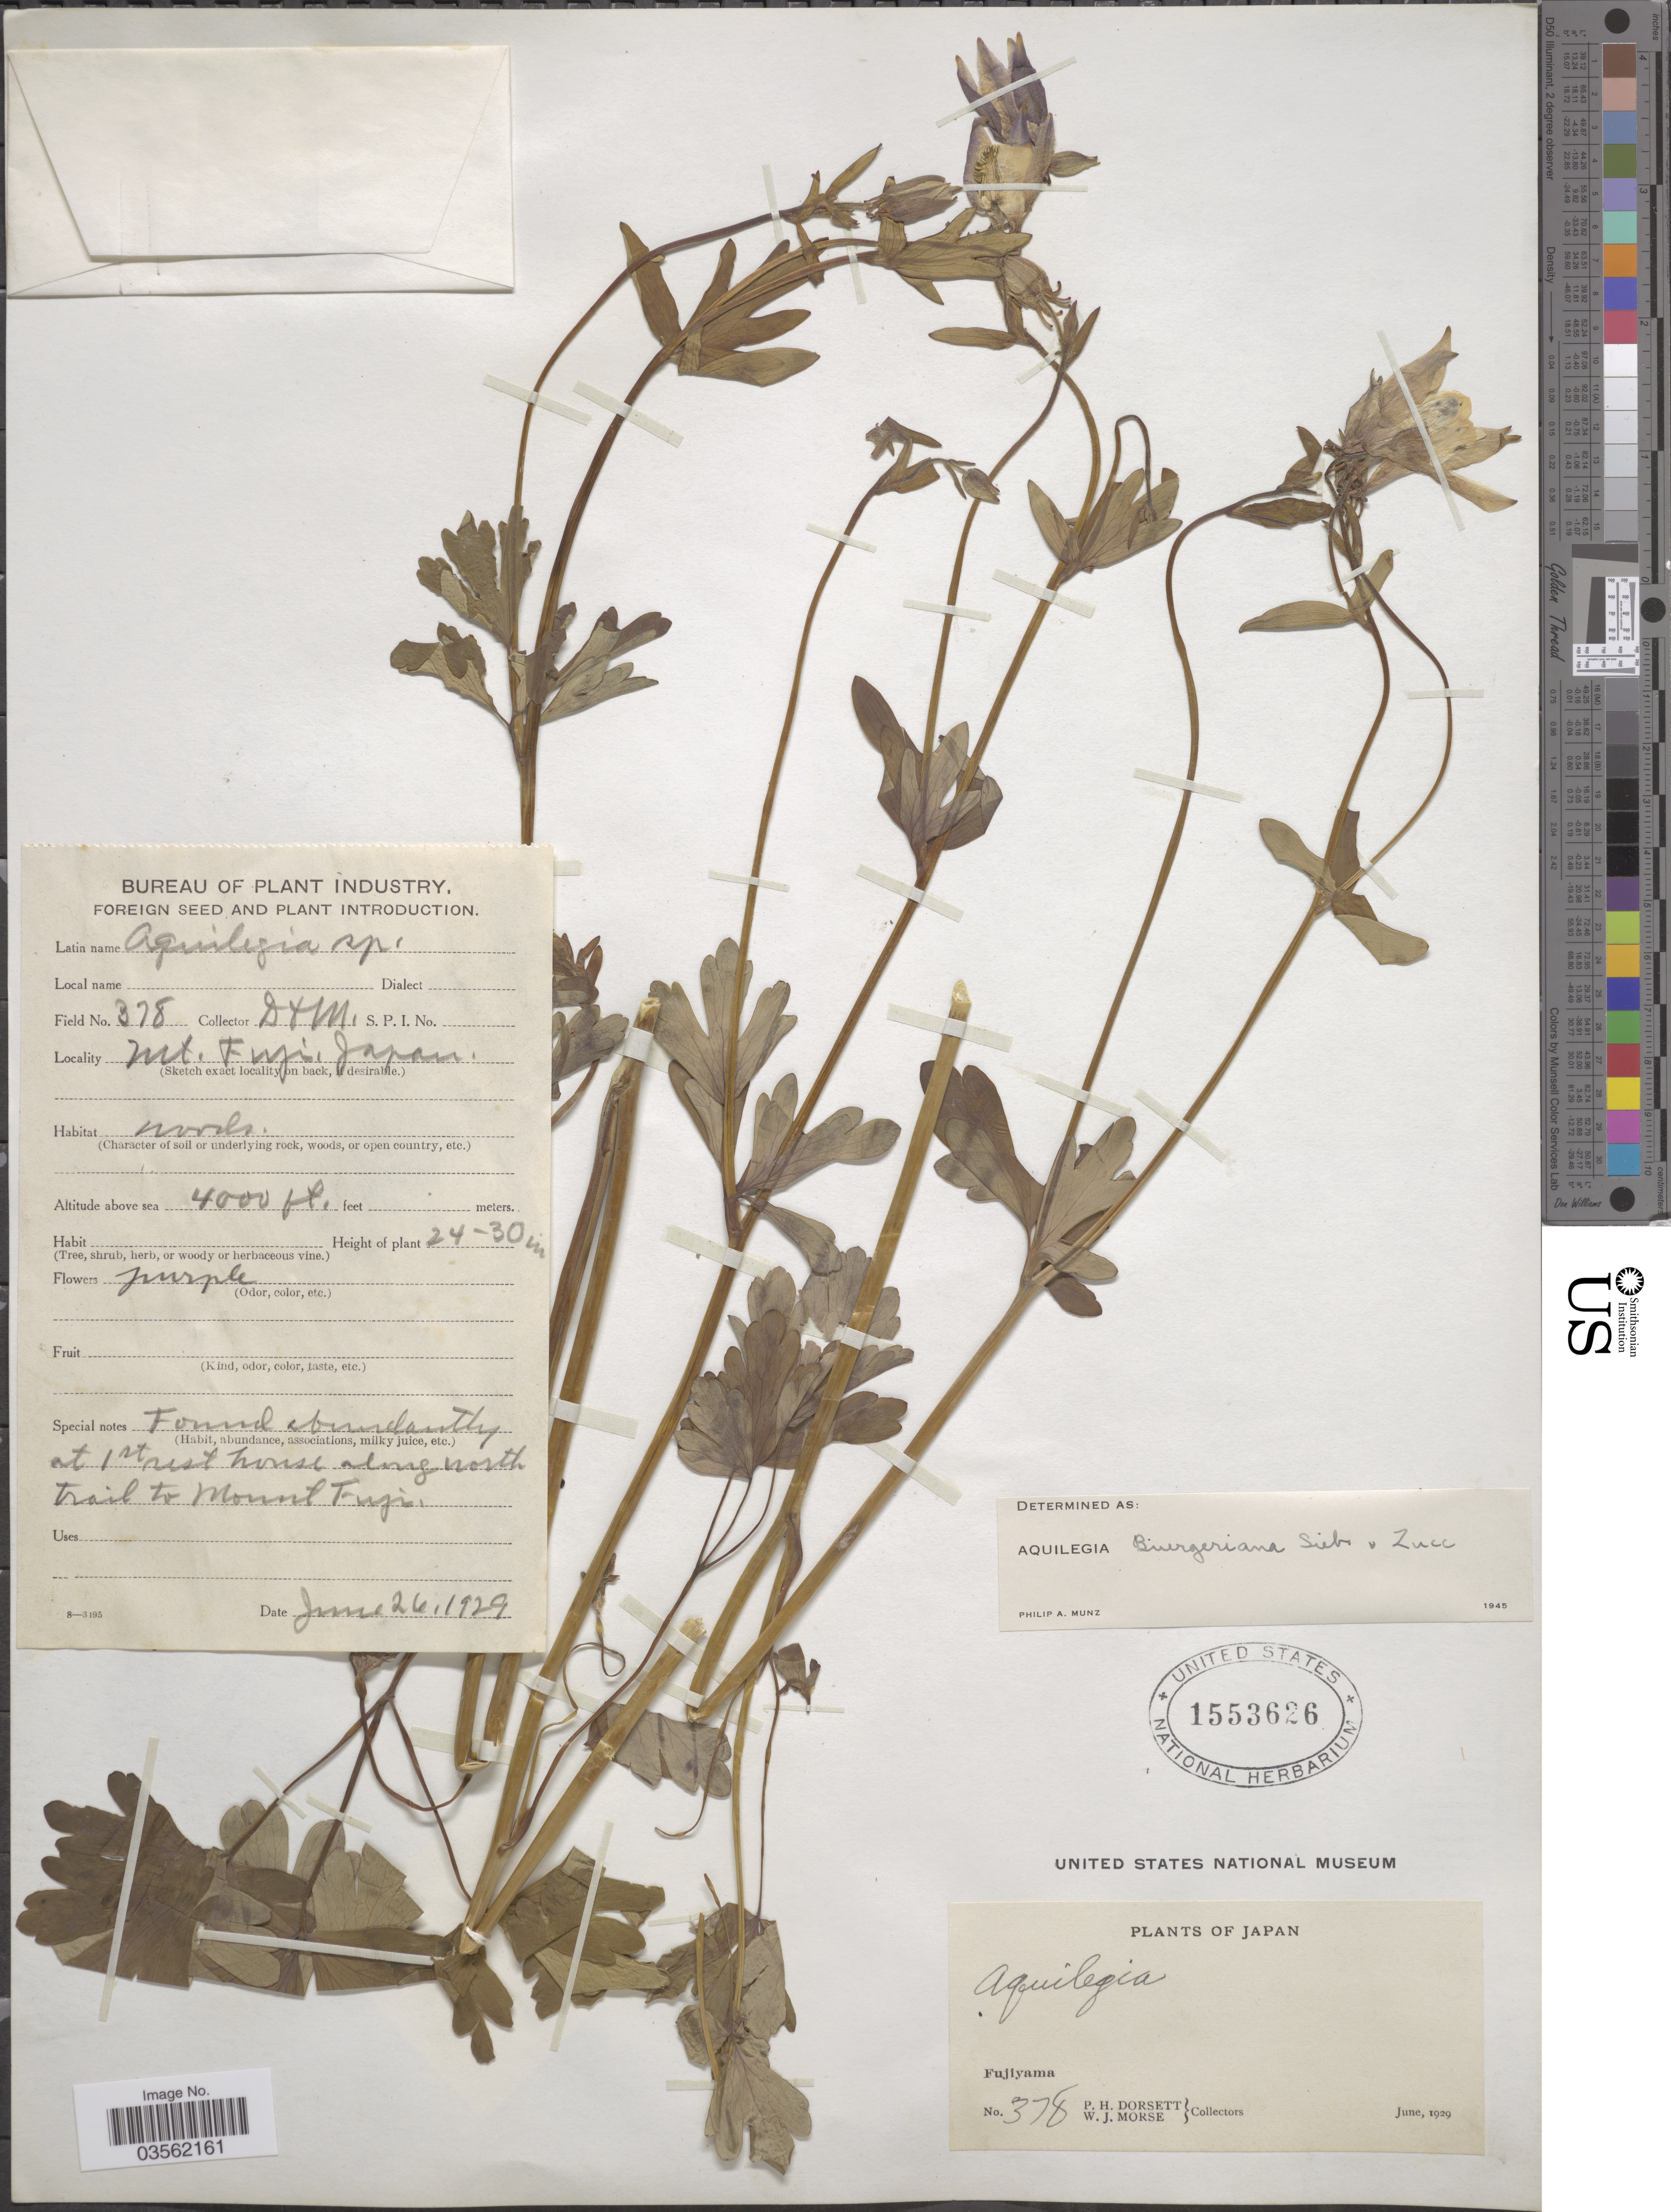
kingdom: Plantae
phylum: Tracheophyta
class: Magnoliopsida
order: Ranunculales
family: Ranunculaceae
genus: Aquilegia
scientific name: Aquilegia buergeriana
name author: Siebold & Zucc.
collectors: P. H. Dorsett & W. J. Morse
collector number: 378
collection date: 1929-06-26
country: Japan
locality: Mt. Fuji. Fujiyama. At 1st rest house along north trail to Mount Fuji.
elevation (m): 1219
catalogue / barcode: US 1553626